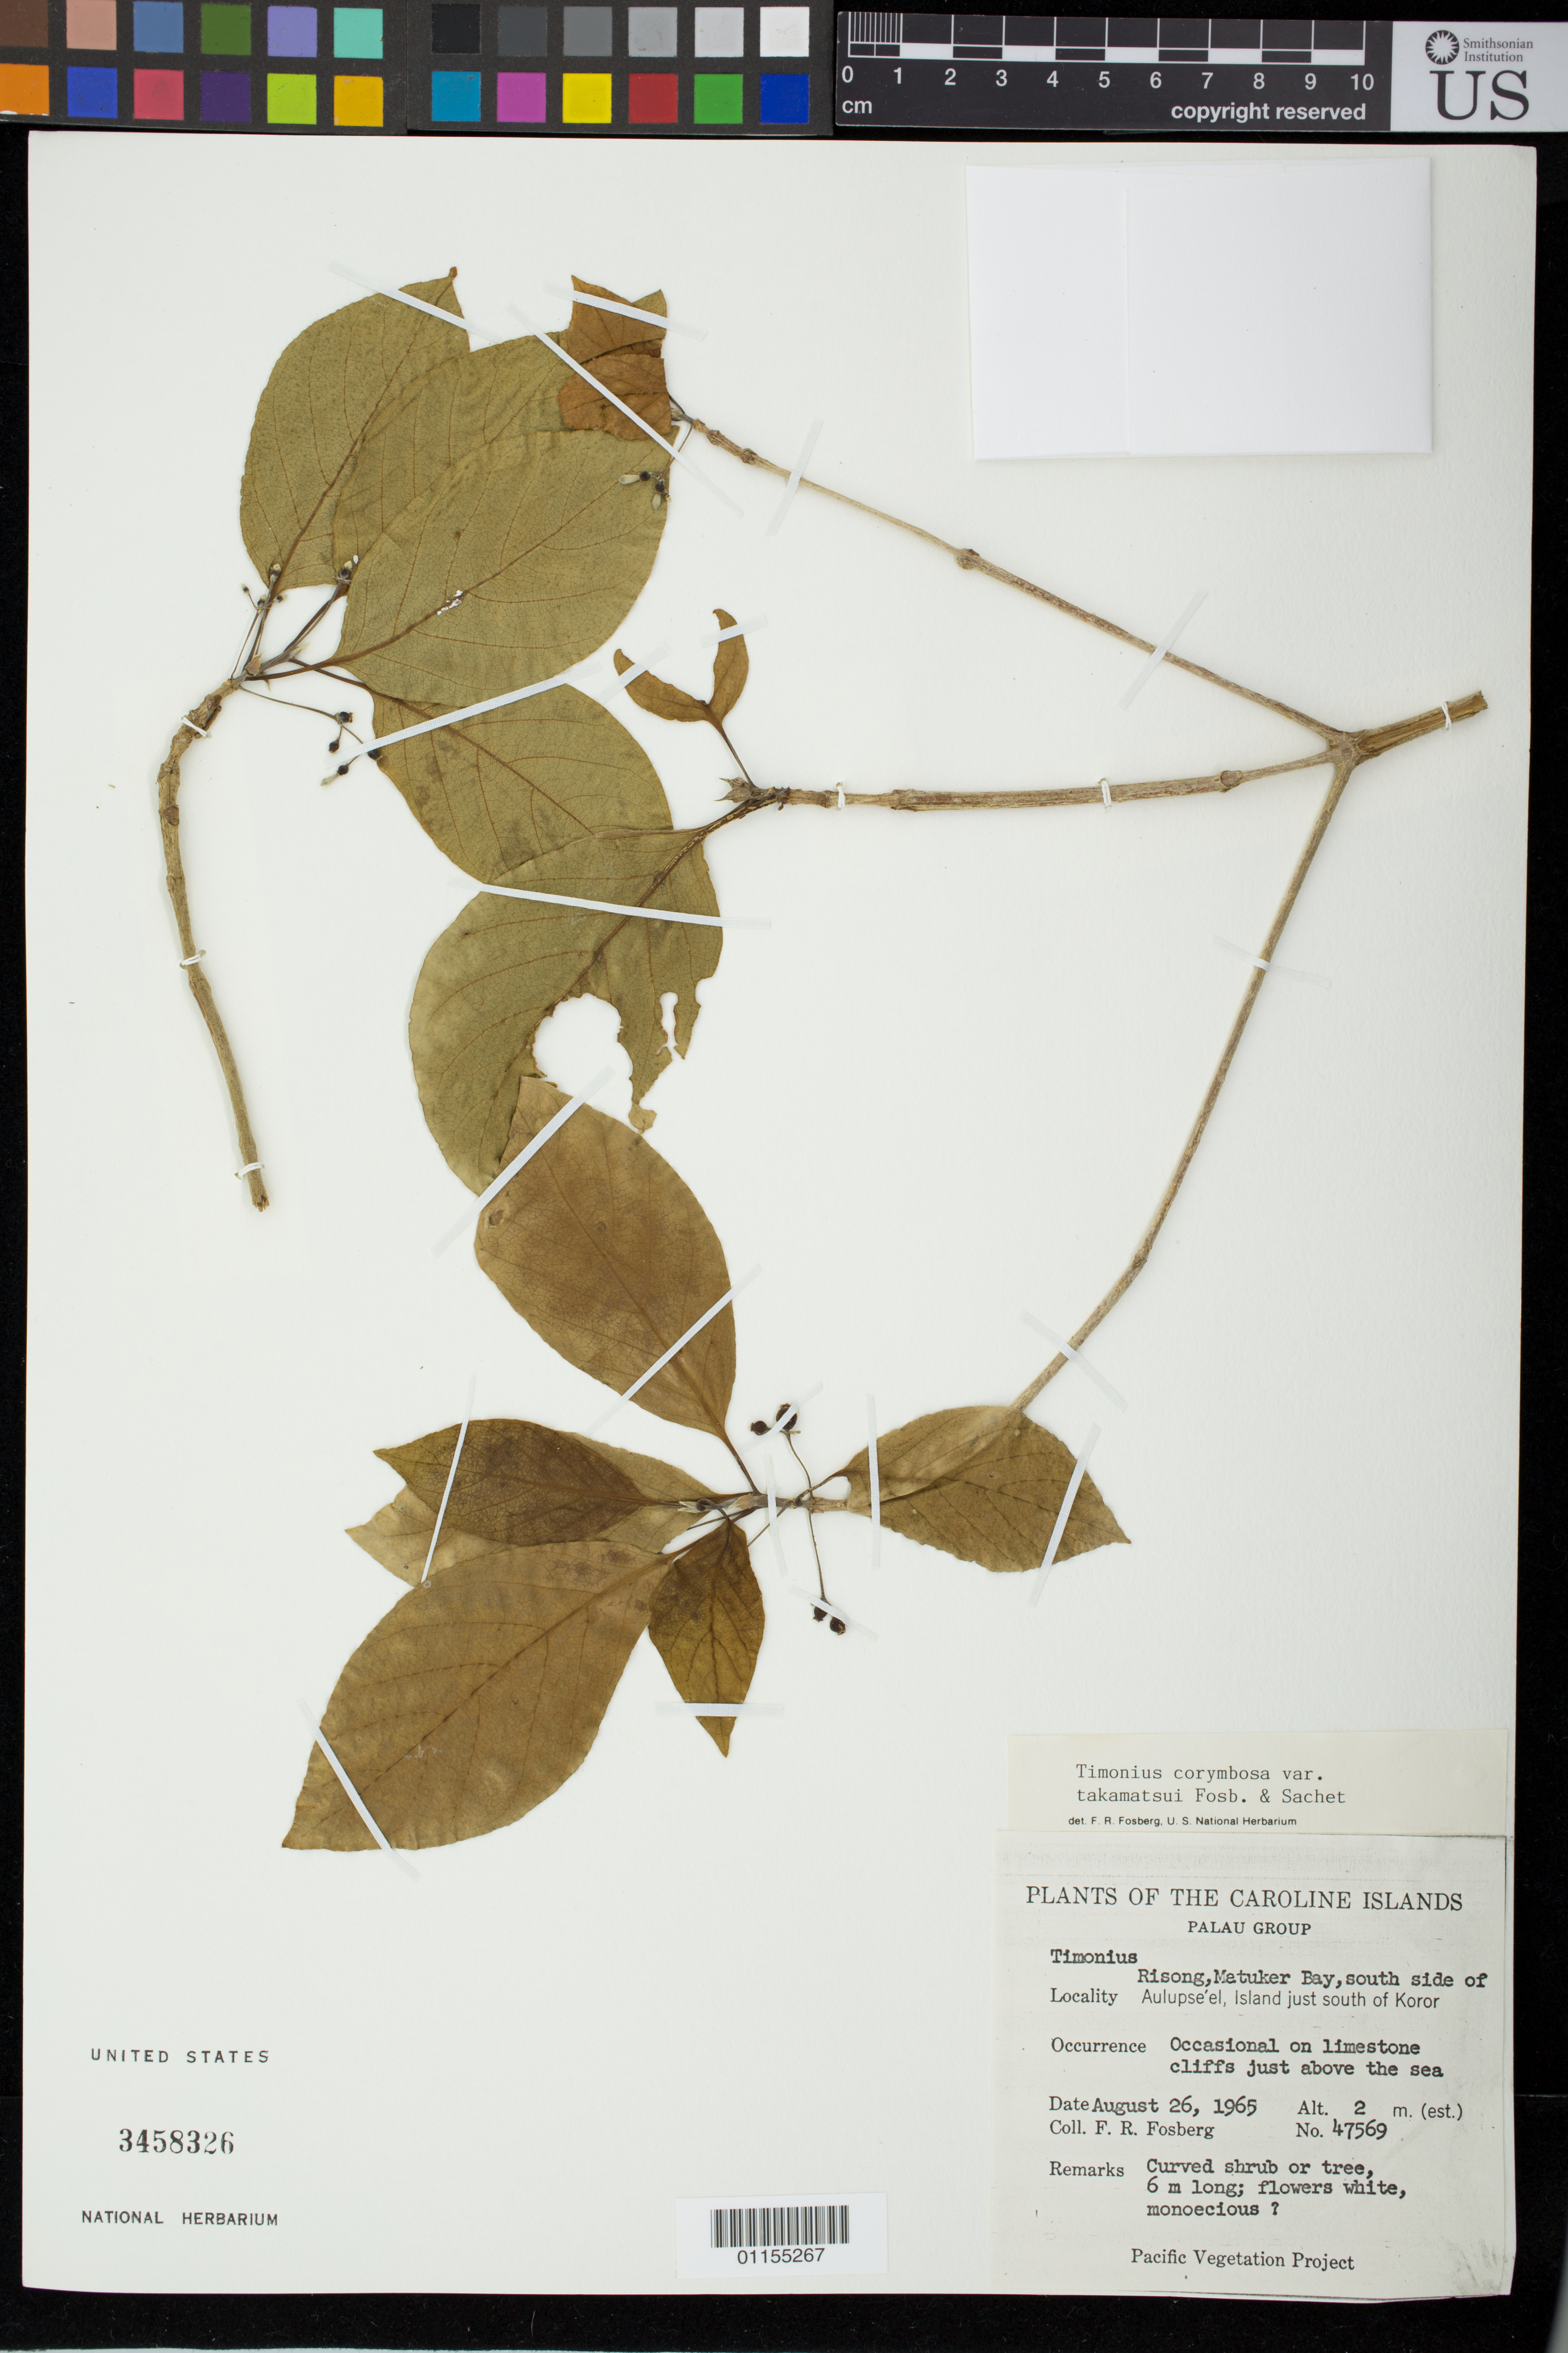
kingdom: Plantae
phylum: Tracheophyta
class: Magnoliopsida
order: Gentianales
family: Rubiaceae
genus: Timonius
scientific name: Timonius corymbosa var. takamatsui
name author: Fosberg & Sachet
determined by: Fosberg, F. R.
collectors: F. R. Fosberg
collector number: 47569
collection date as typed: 26 Aug 1965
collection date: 1965-08-26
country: Palau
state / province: Koror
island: Ulebsechel [Aulupse'el]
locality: Risong, Matuker Bay, S side of island just S of Koror.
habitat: Cliffs just above the sea.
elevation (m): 30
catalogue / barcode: US 3458326